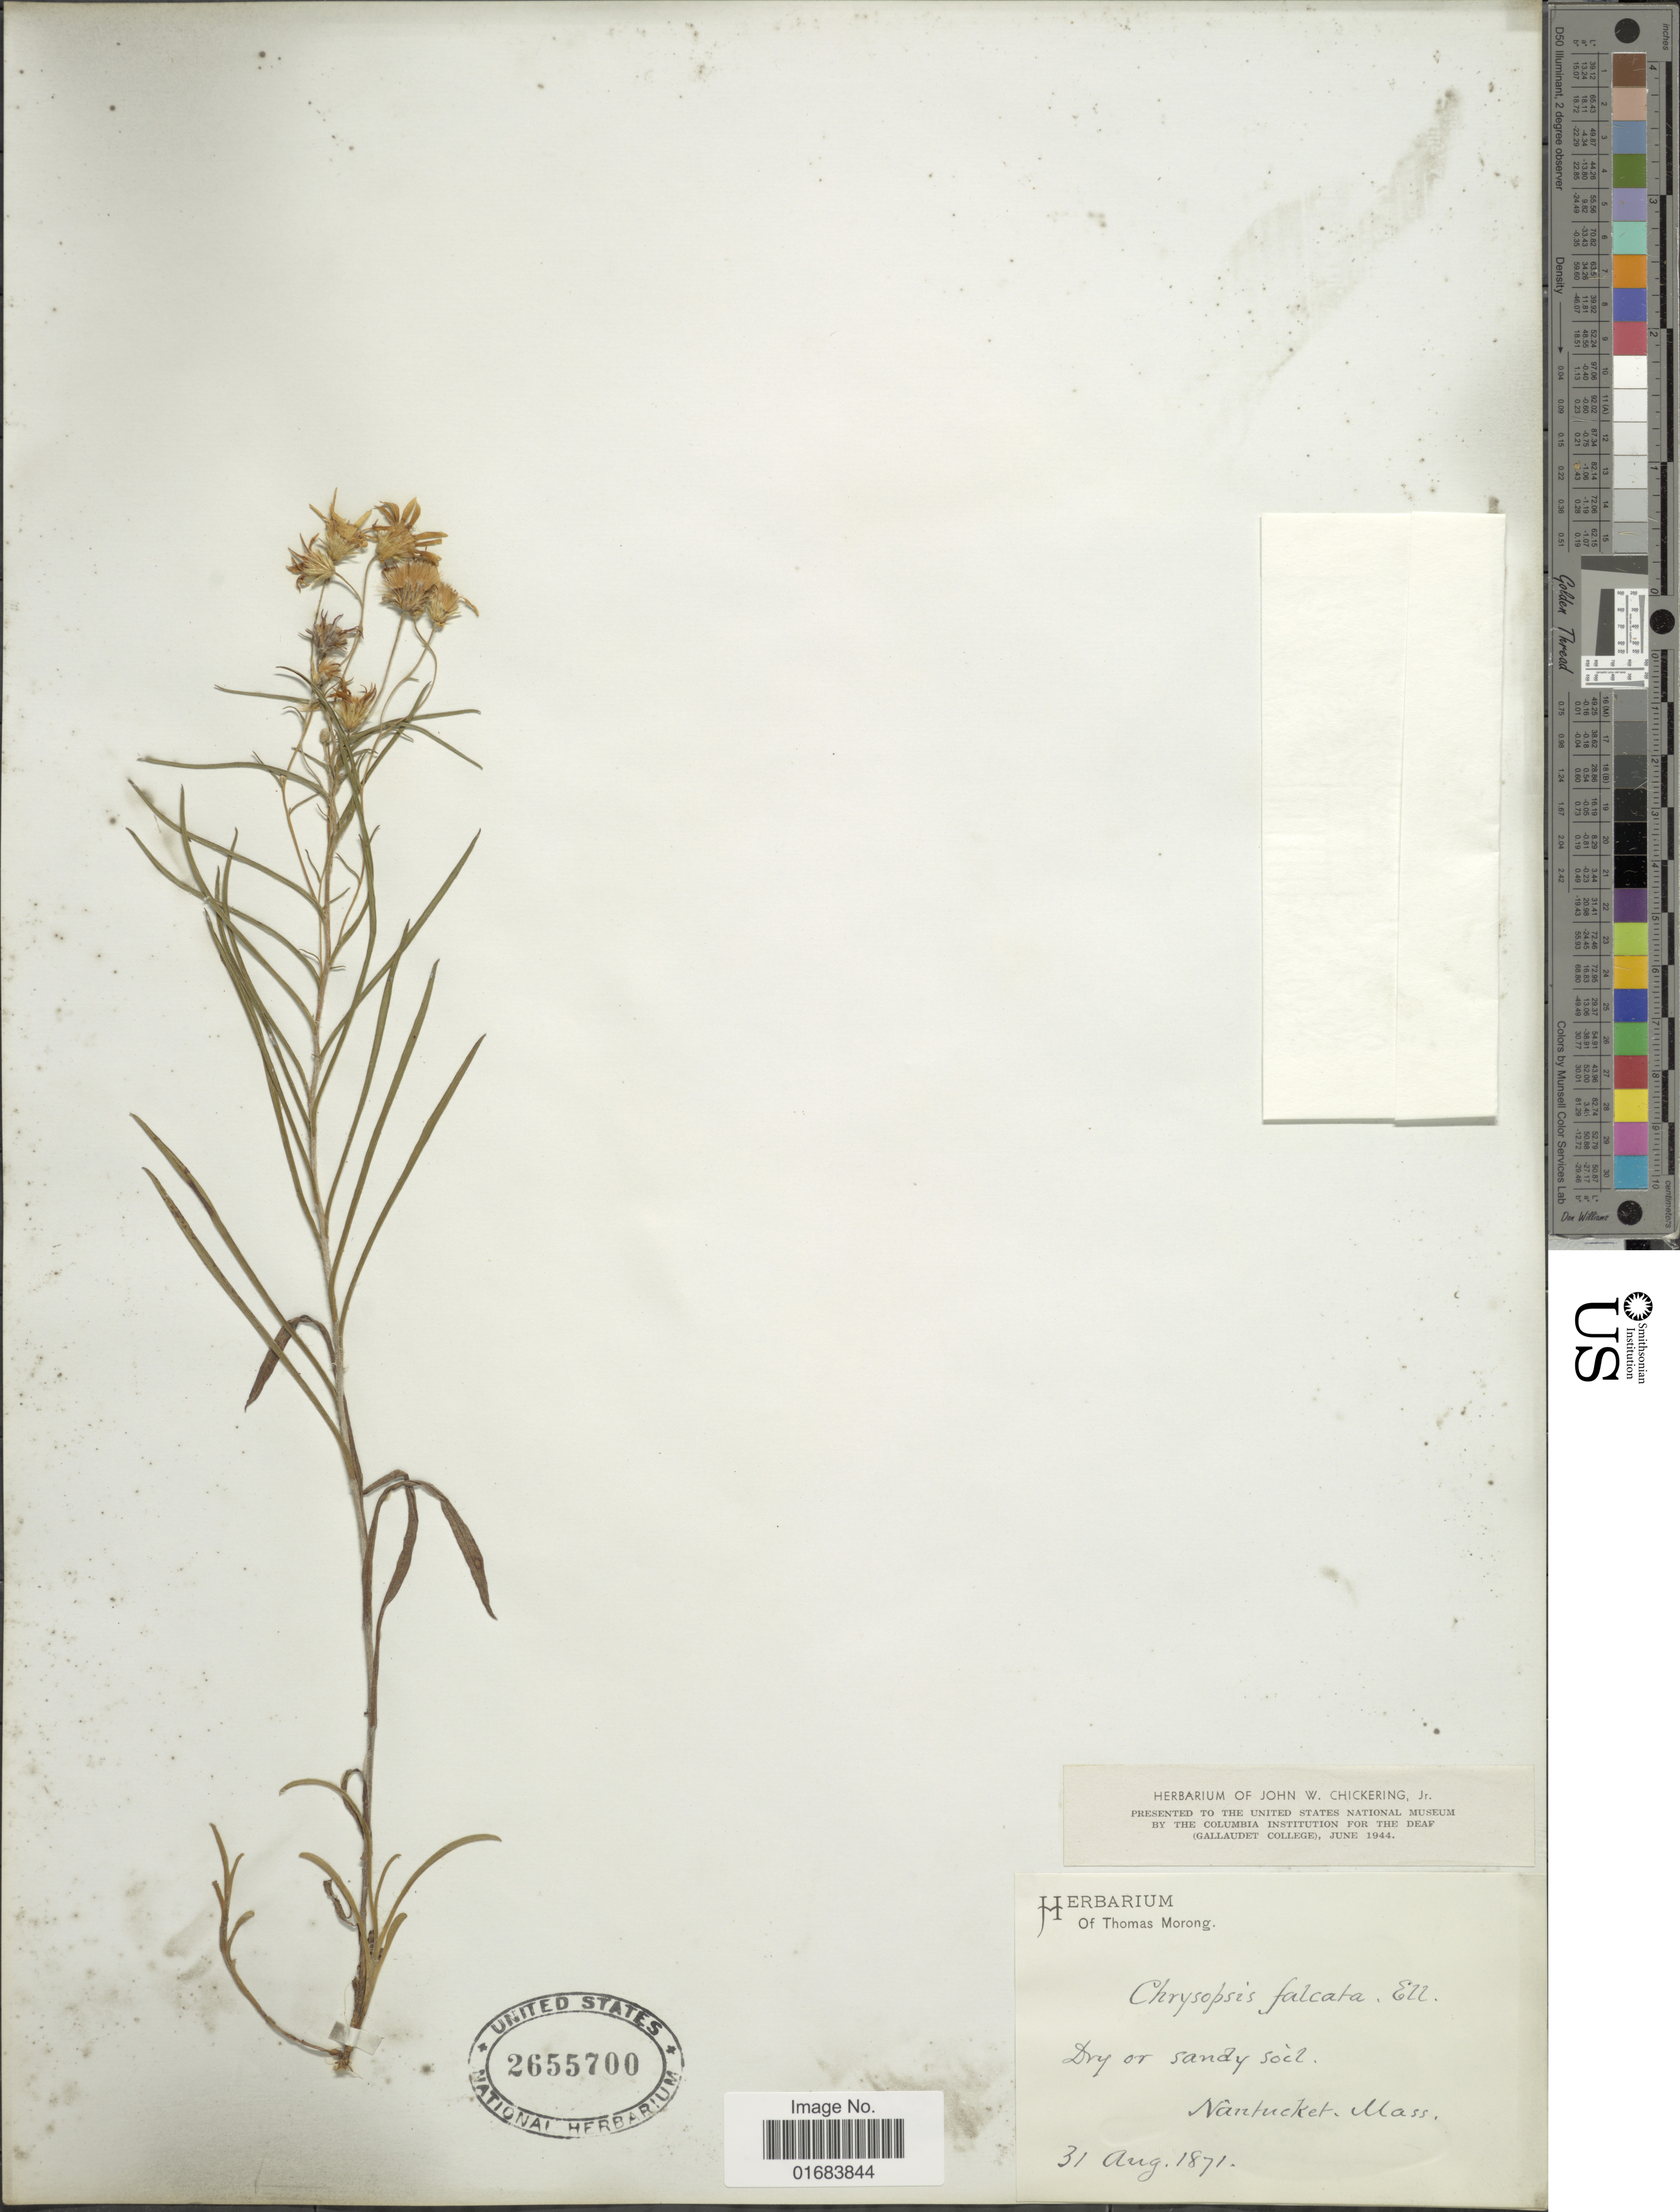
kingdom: Plantae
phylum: Tracheophyta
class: Magnoliopsida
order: Asterales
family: Asteraceae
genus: Pityopsis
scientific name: Pityopsis falcata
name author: (Pursh) Nutt.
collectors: ex Herb. T. Morong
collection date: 1871-08-31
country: United States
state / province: Massachusetts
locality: Nantucket.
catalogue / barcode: US 2655700